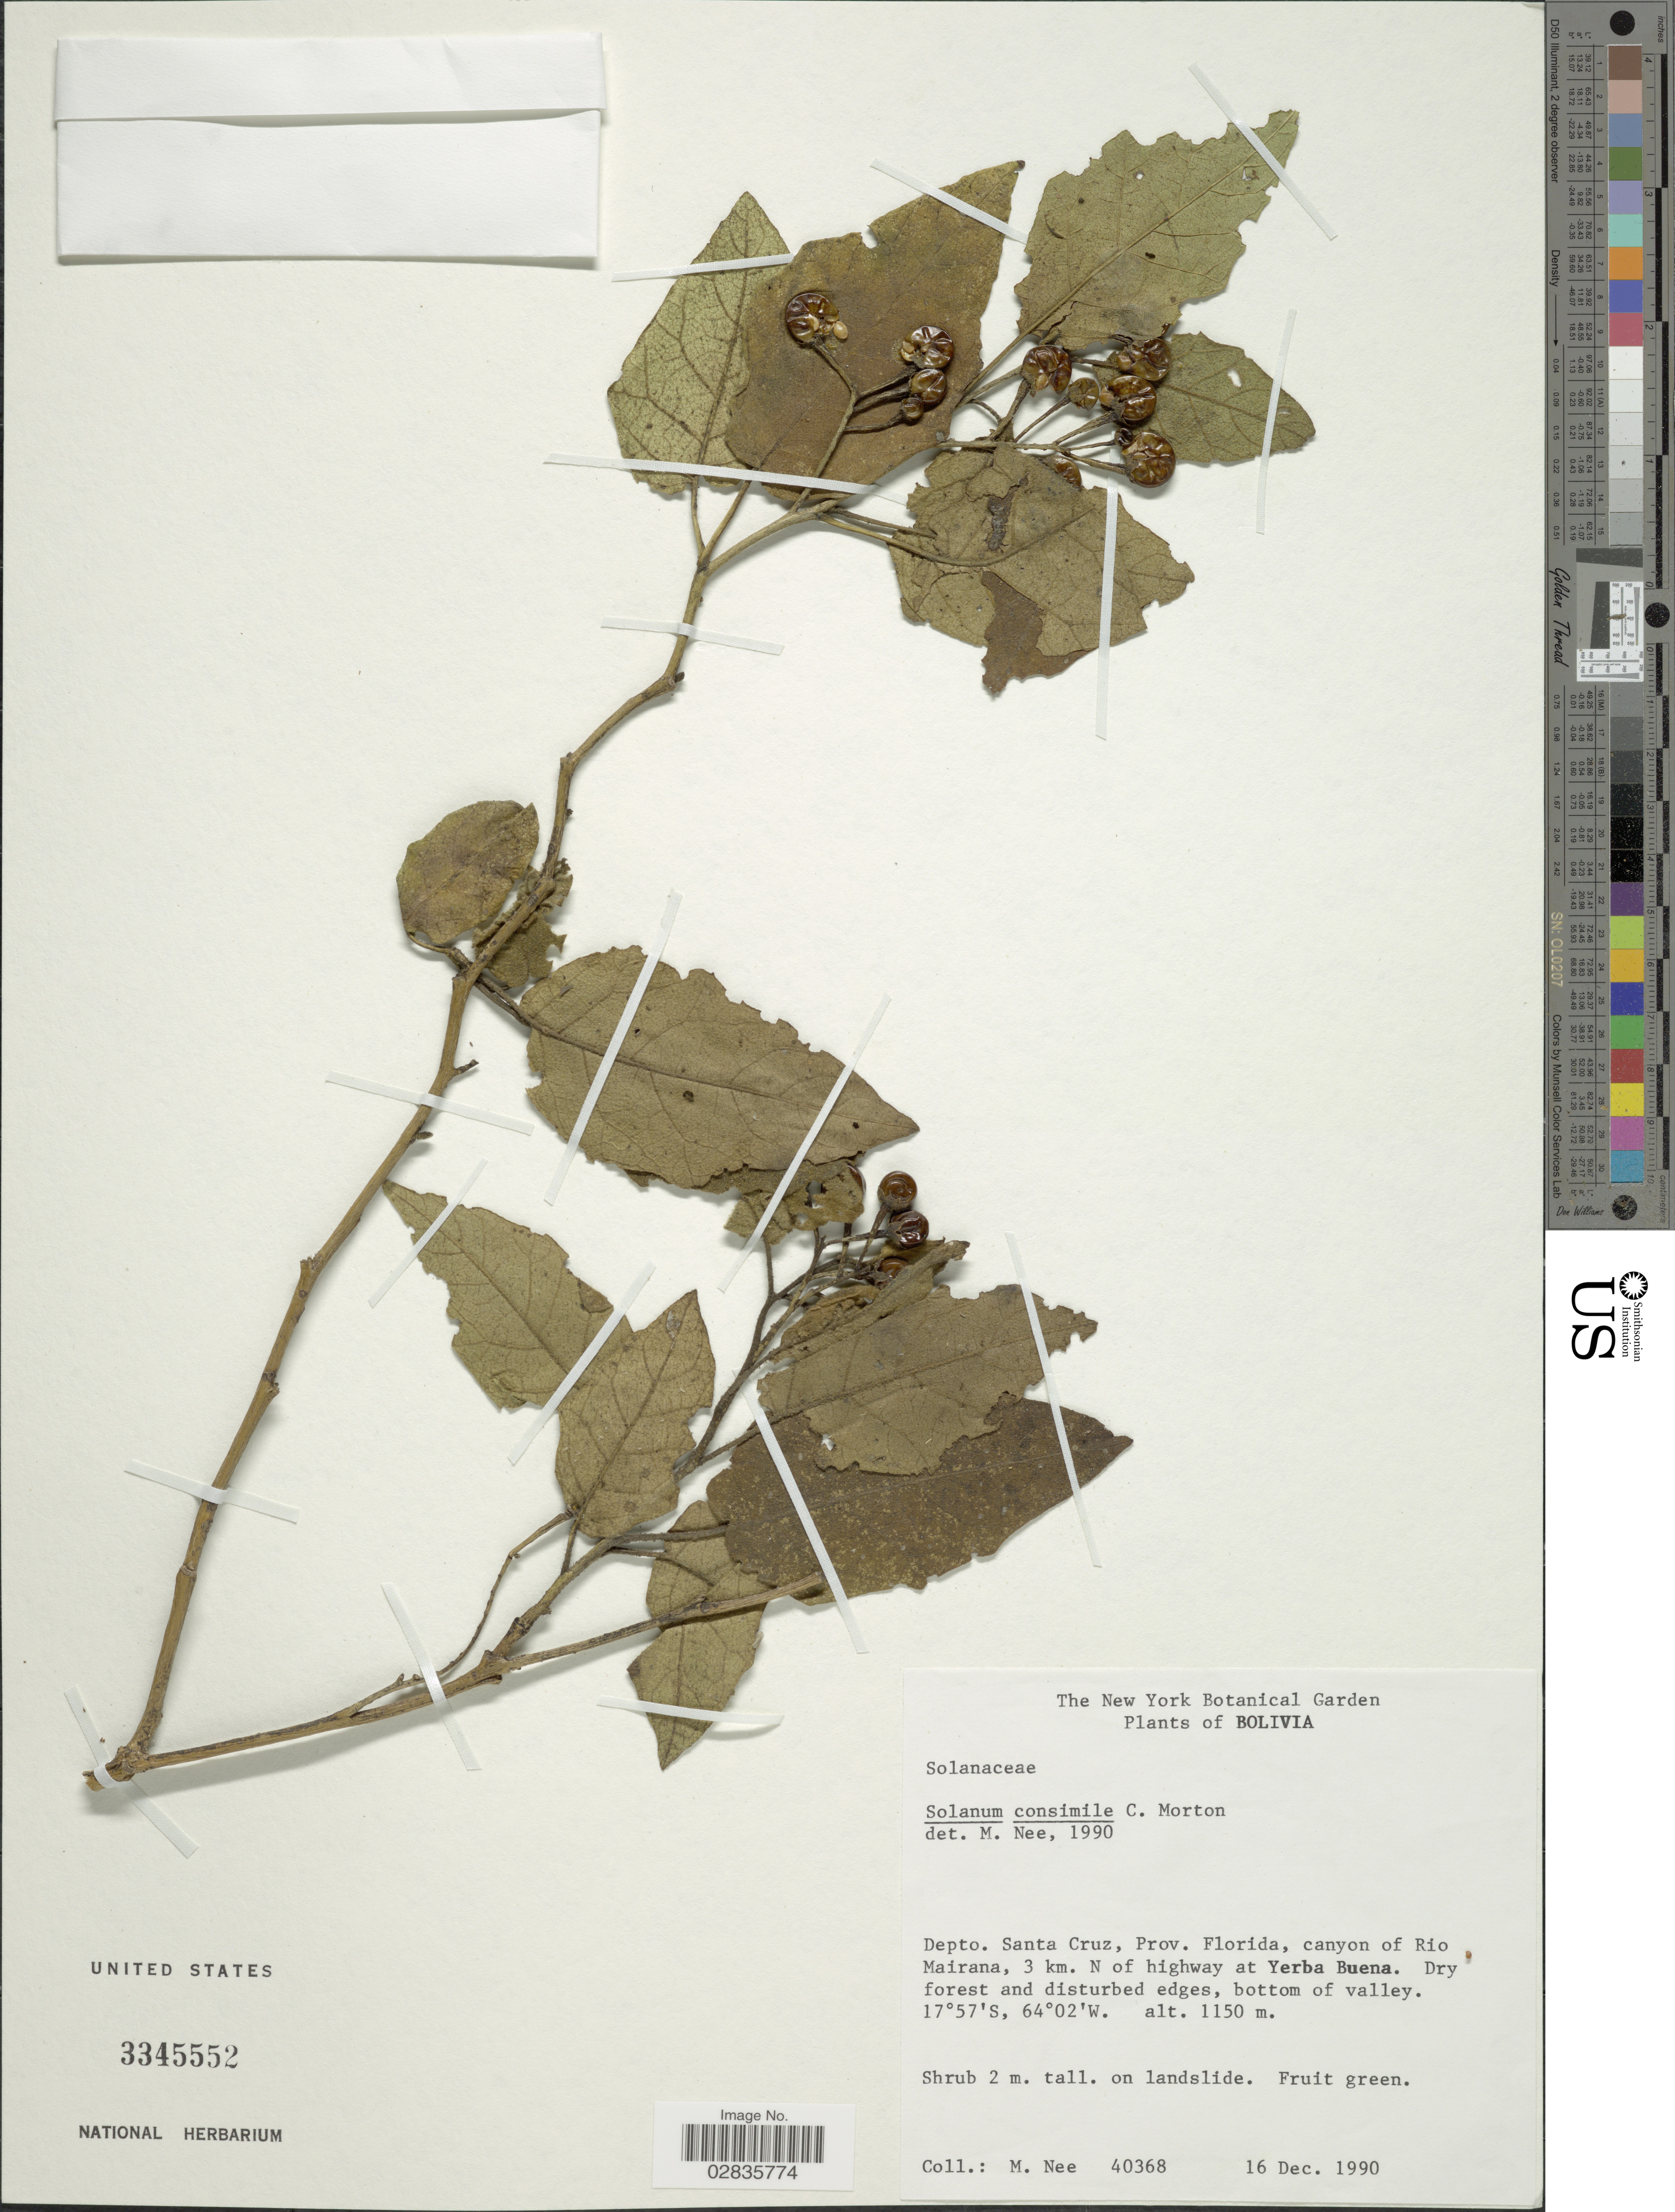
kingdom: Plantae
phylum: Tracheophyta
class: Magnoliopsida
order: Solanales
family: Solanaceae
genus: Solanum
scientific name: Solanum consimile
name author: C.V. Morton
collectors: M. Nee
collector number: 40368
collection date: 1990-12-16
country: Bolivia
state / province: Santa Cruz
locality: Depto. Santa Cruz, Prov. Florida, canyon of Rio Mairana, 3 km. N of highway at Yerba Buena.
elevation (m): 1150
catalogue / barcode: US 3345552